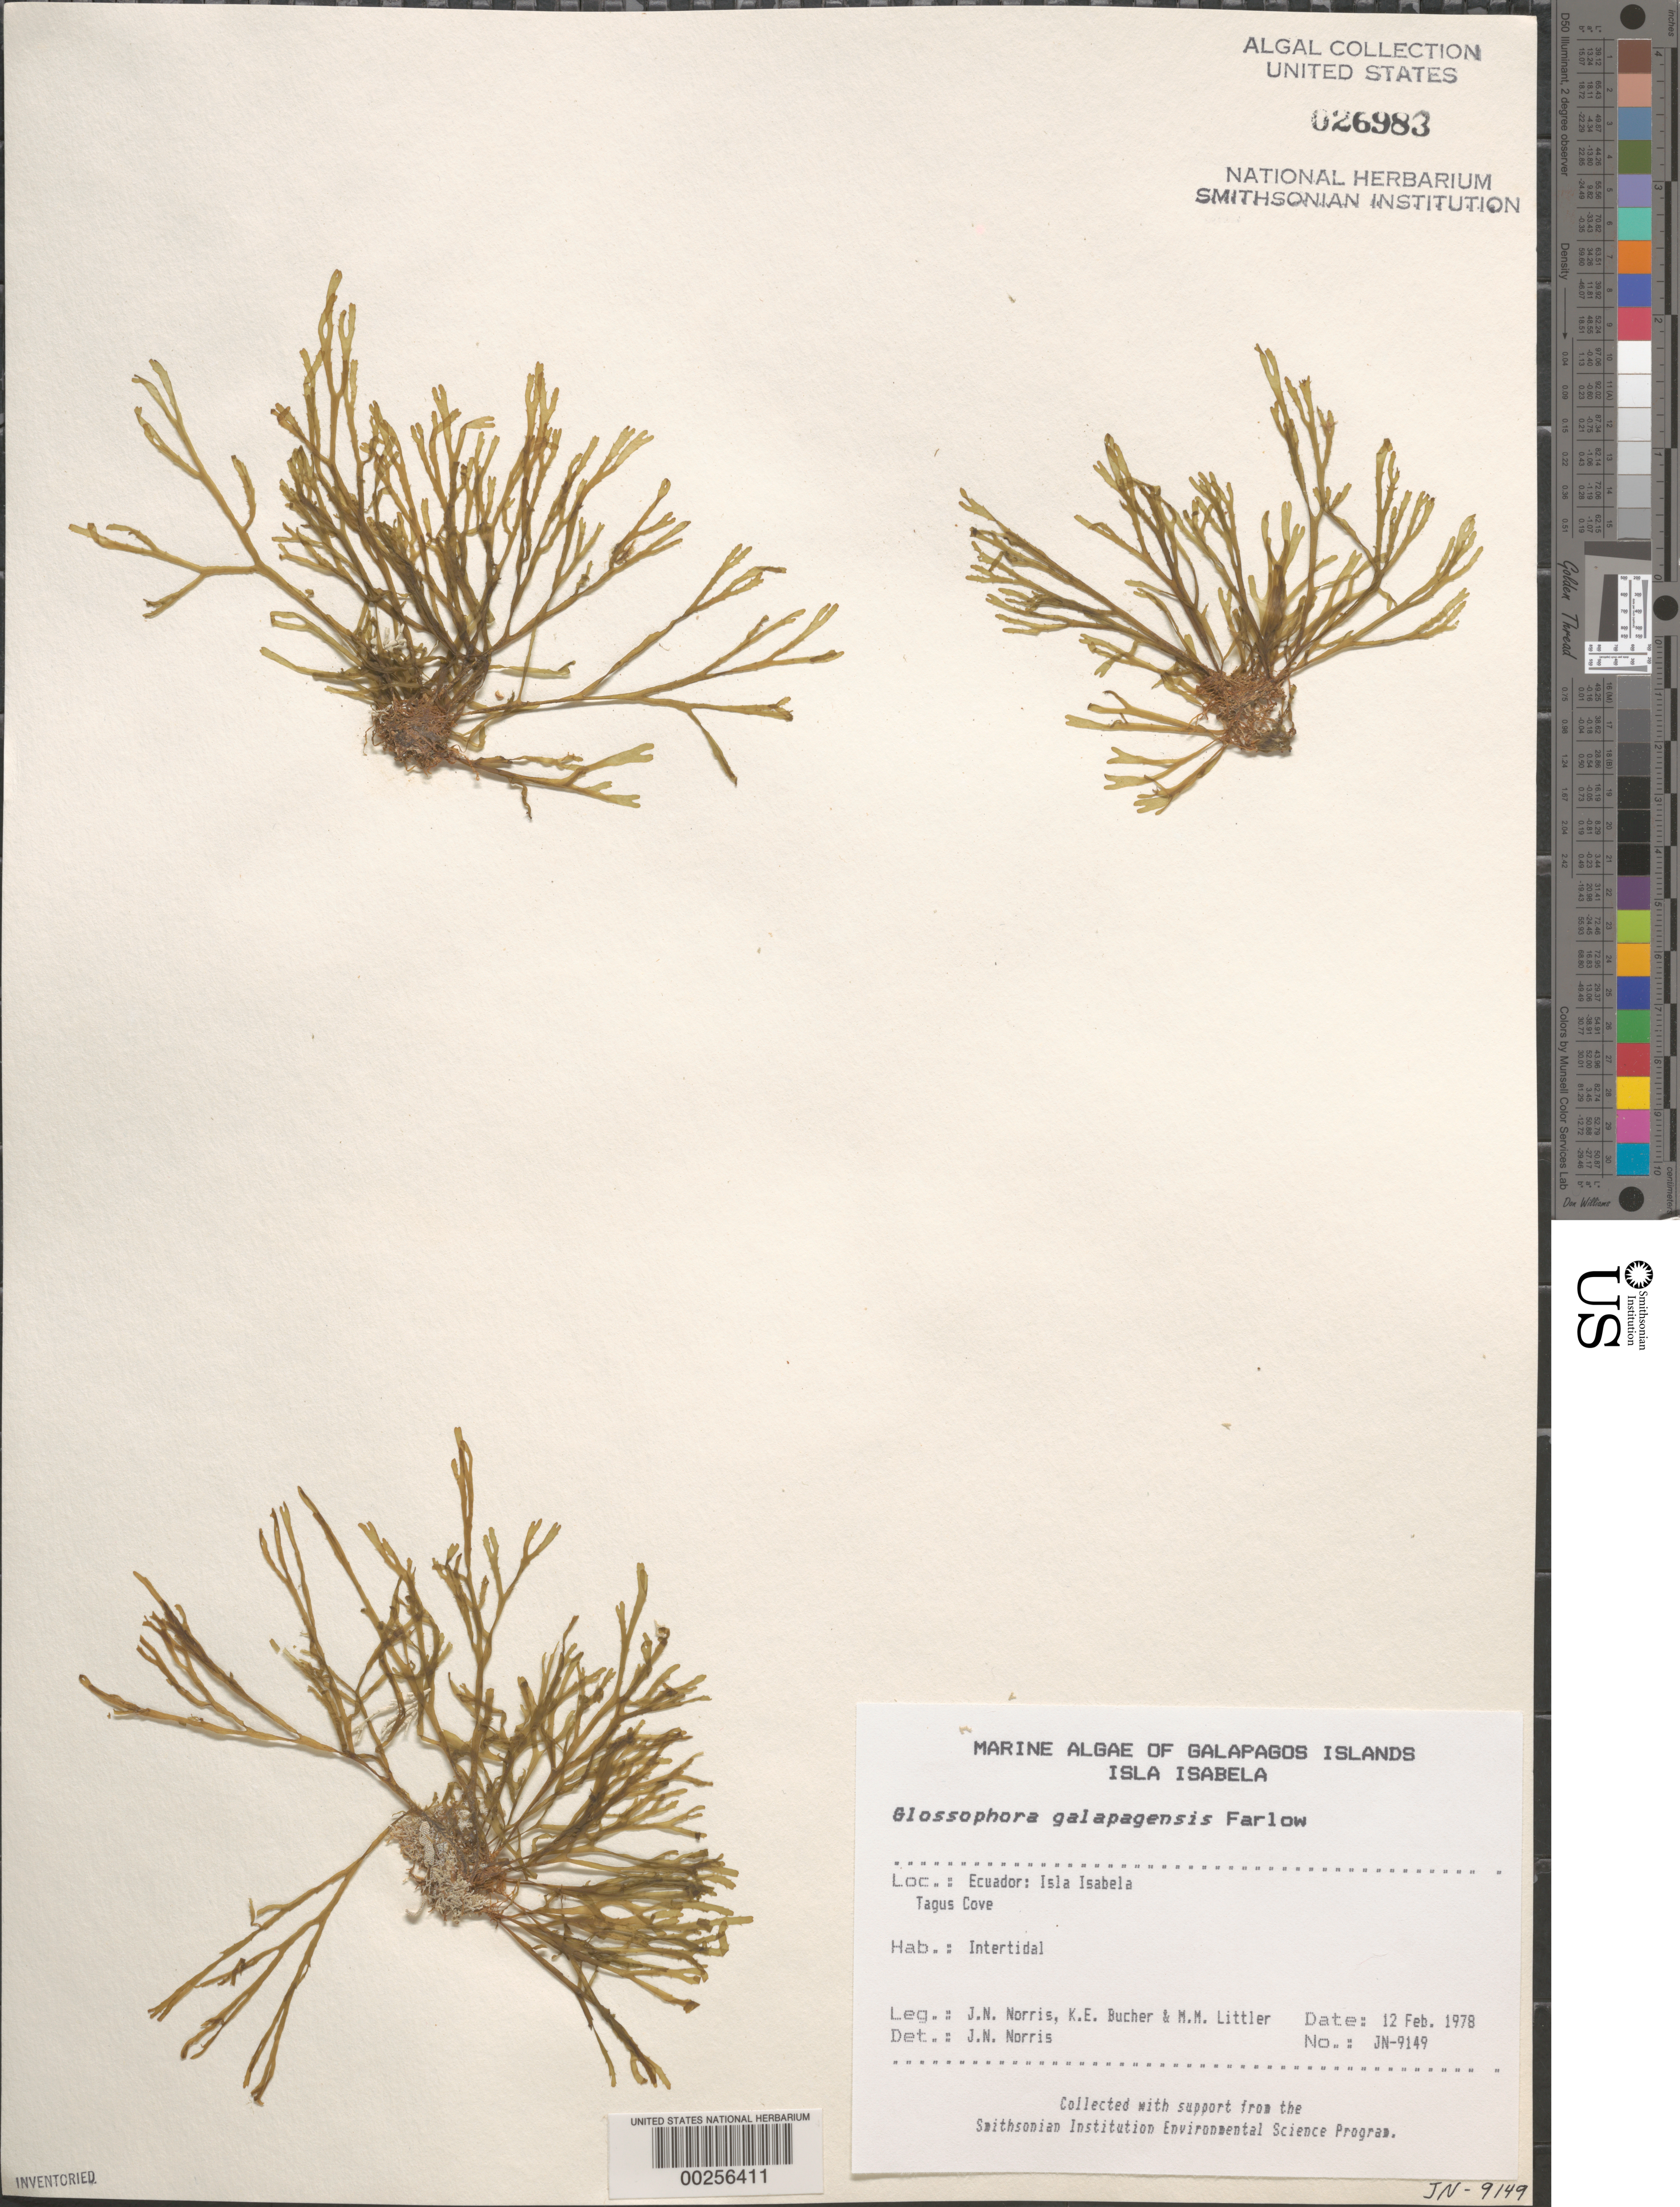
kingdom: Chromista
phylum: Ochrophyta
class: Phaeophyceae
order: Dictyotales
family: Dictyotaceae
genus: Dictyota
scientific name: Dictyota galapagensis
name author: (Farl.) De Clerck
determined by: Algae name updating Project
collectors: J. N. Norris, K. E. Bucher & M. M. Littler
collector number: JN-9149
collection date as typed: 12 Feb 1978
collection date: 1978-02-12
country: Ecuador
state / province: Colón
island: Isabela [Albemarle]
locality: Tagus Cove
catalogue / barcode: US 26983